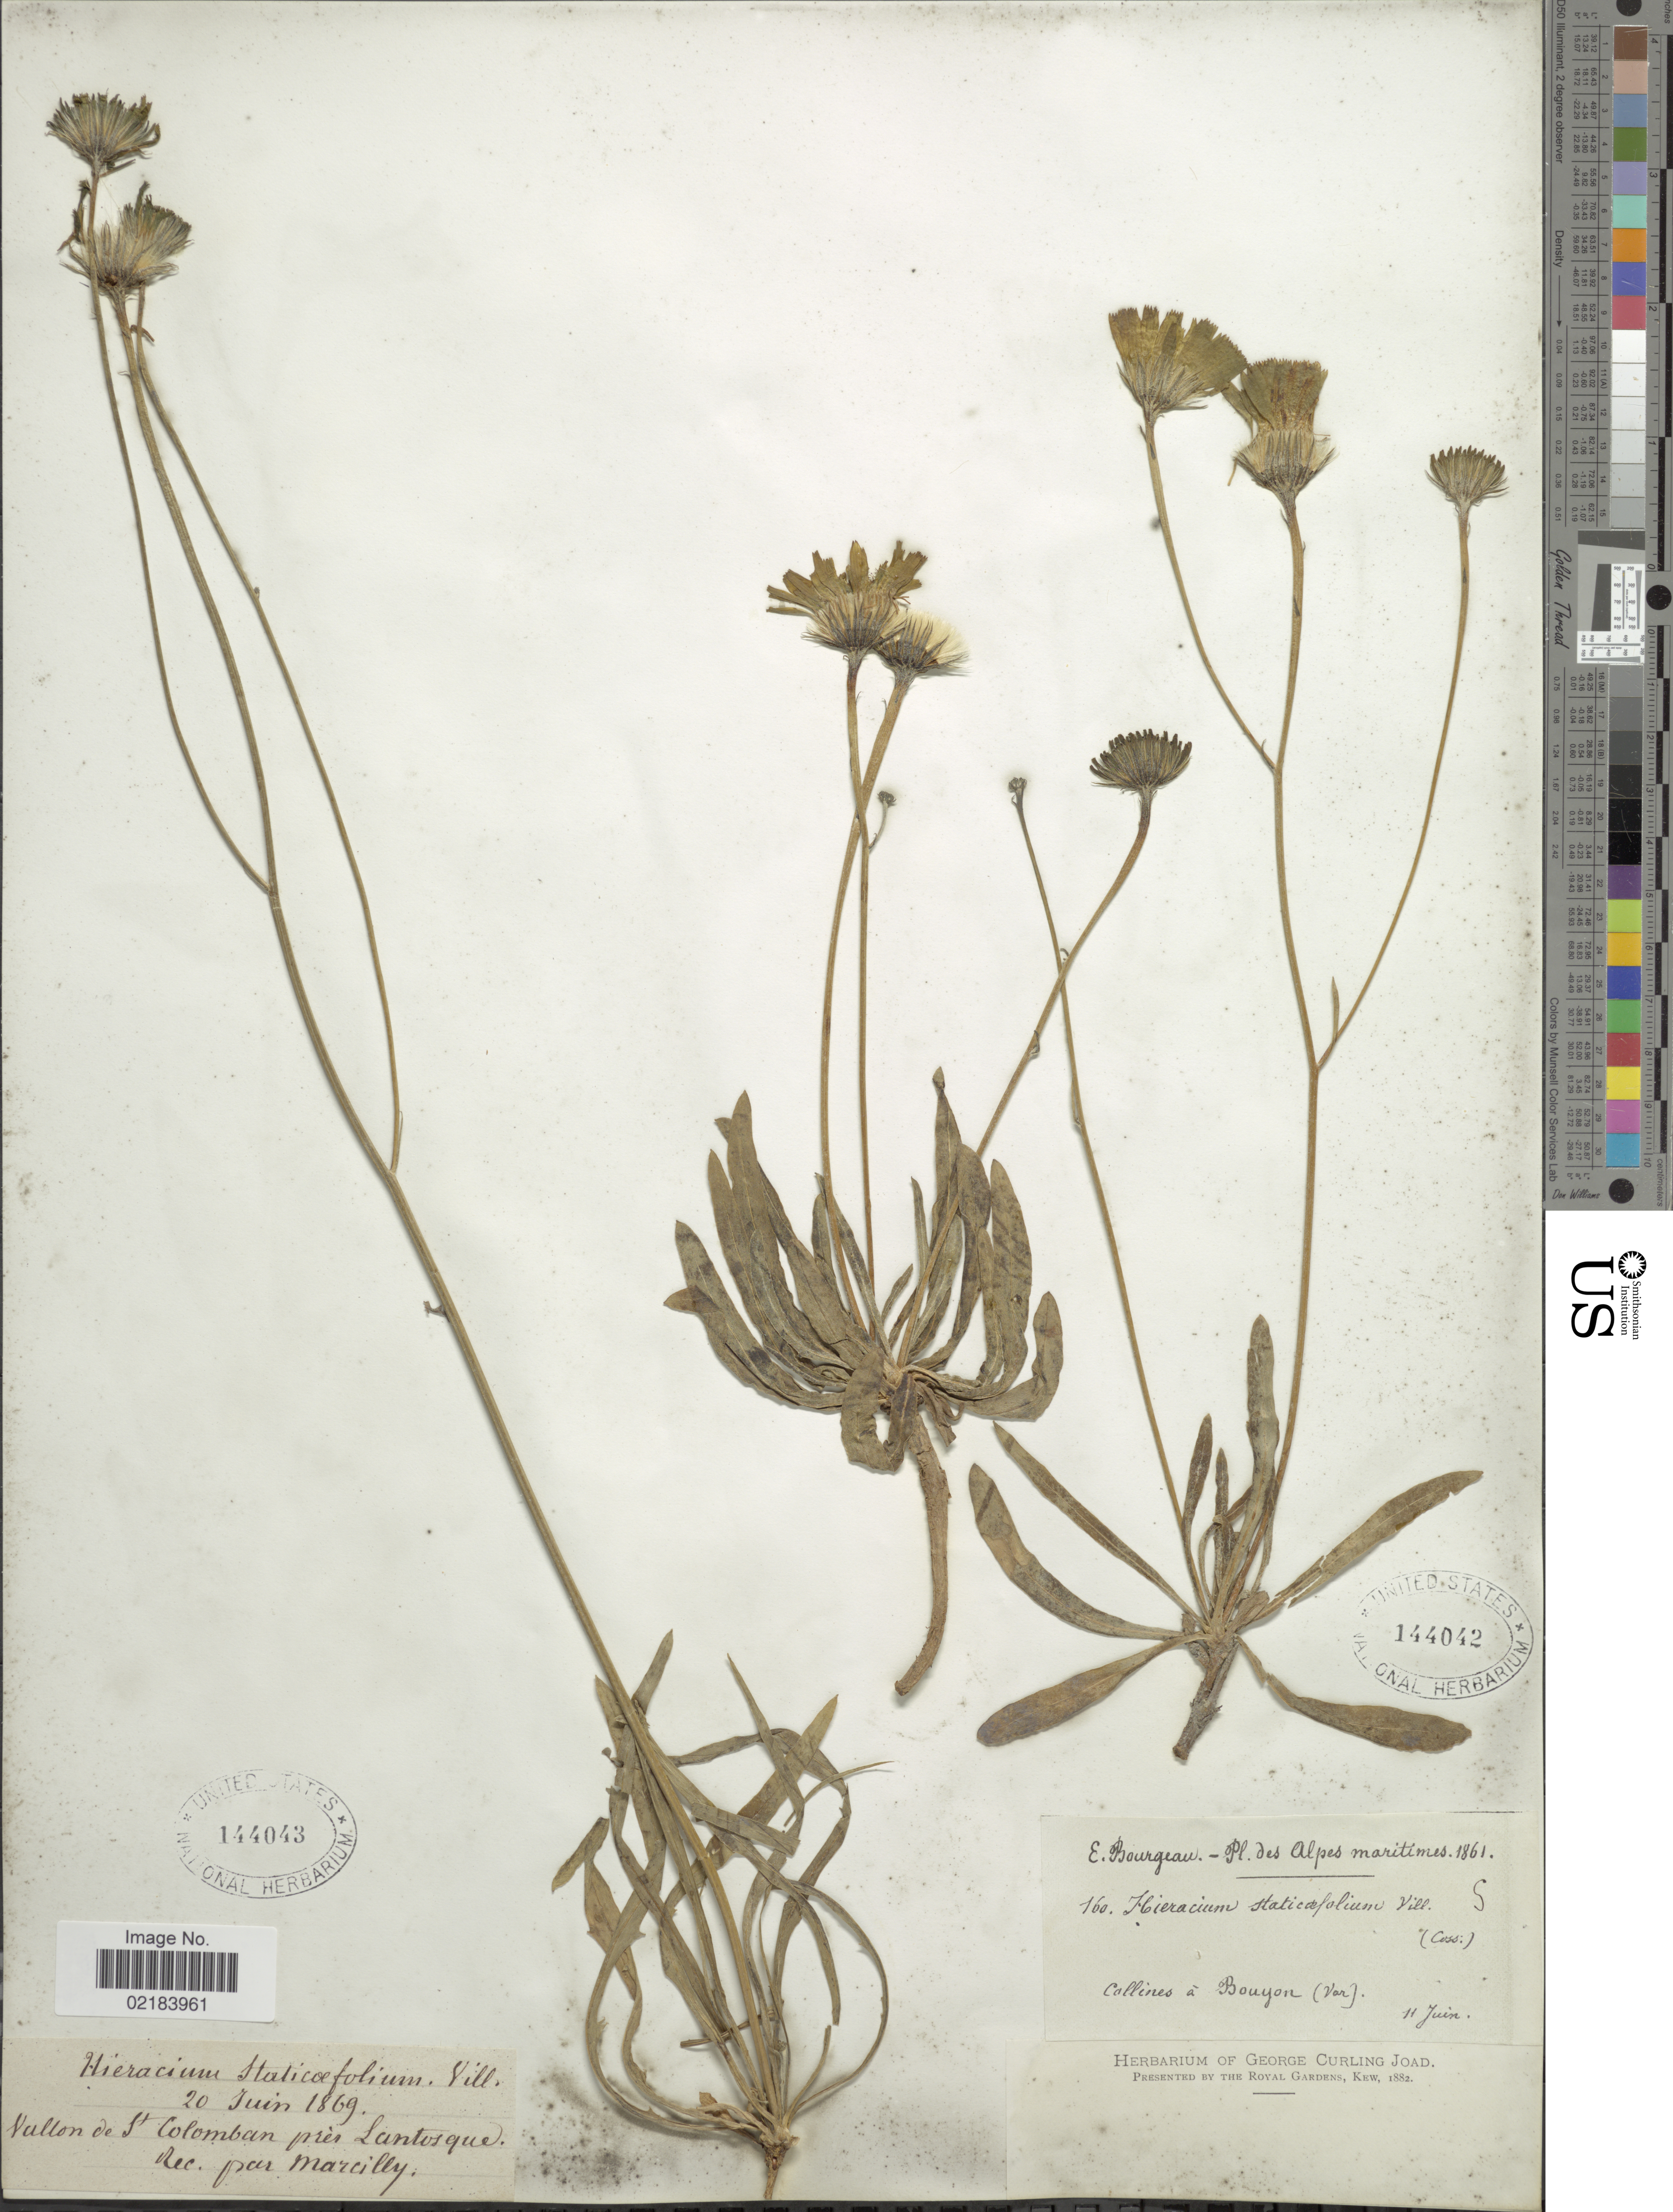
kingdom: Plantae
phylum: Tracheophyta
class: Magnoliopsida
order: Asterales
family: Asteraceae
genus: Hieracium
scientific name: Hieracium staticifolium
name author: Vill.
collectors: E. Bourgeau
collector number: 160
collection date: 1861-06-11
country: France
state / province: Provence-Alpes-Côte d'Azur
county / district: Var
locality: Alpes maritime, Collines à Bouyon (var).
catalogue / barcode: US 144042-2